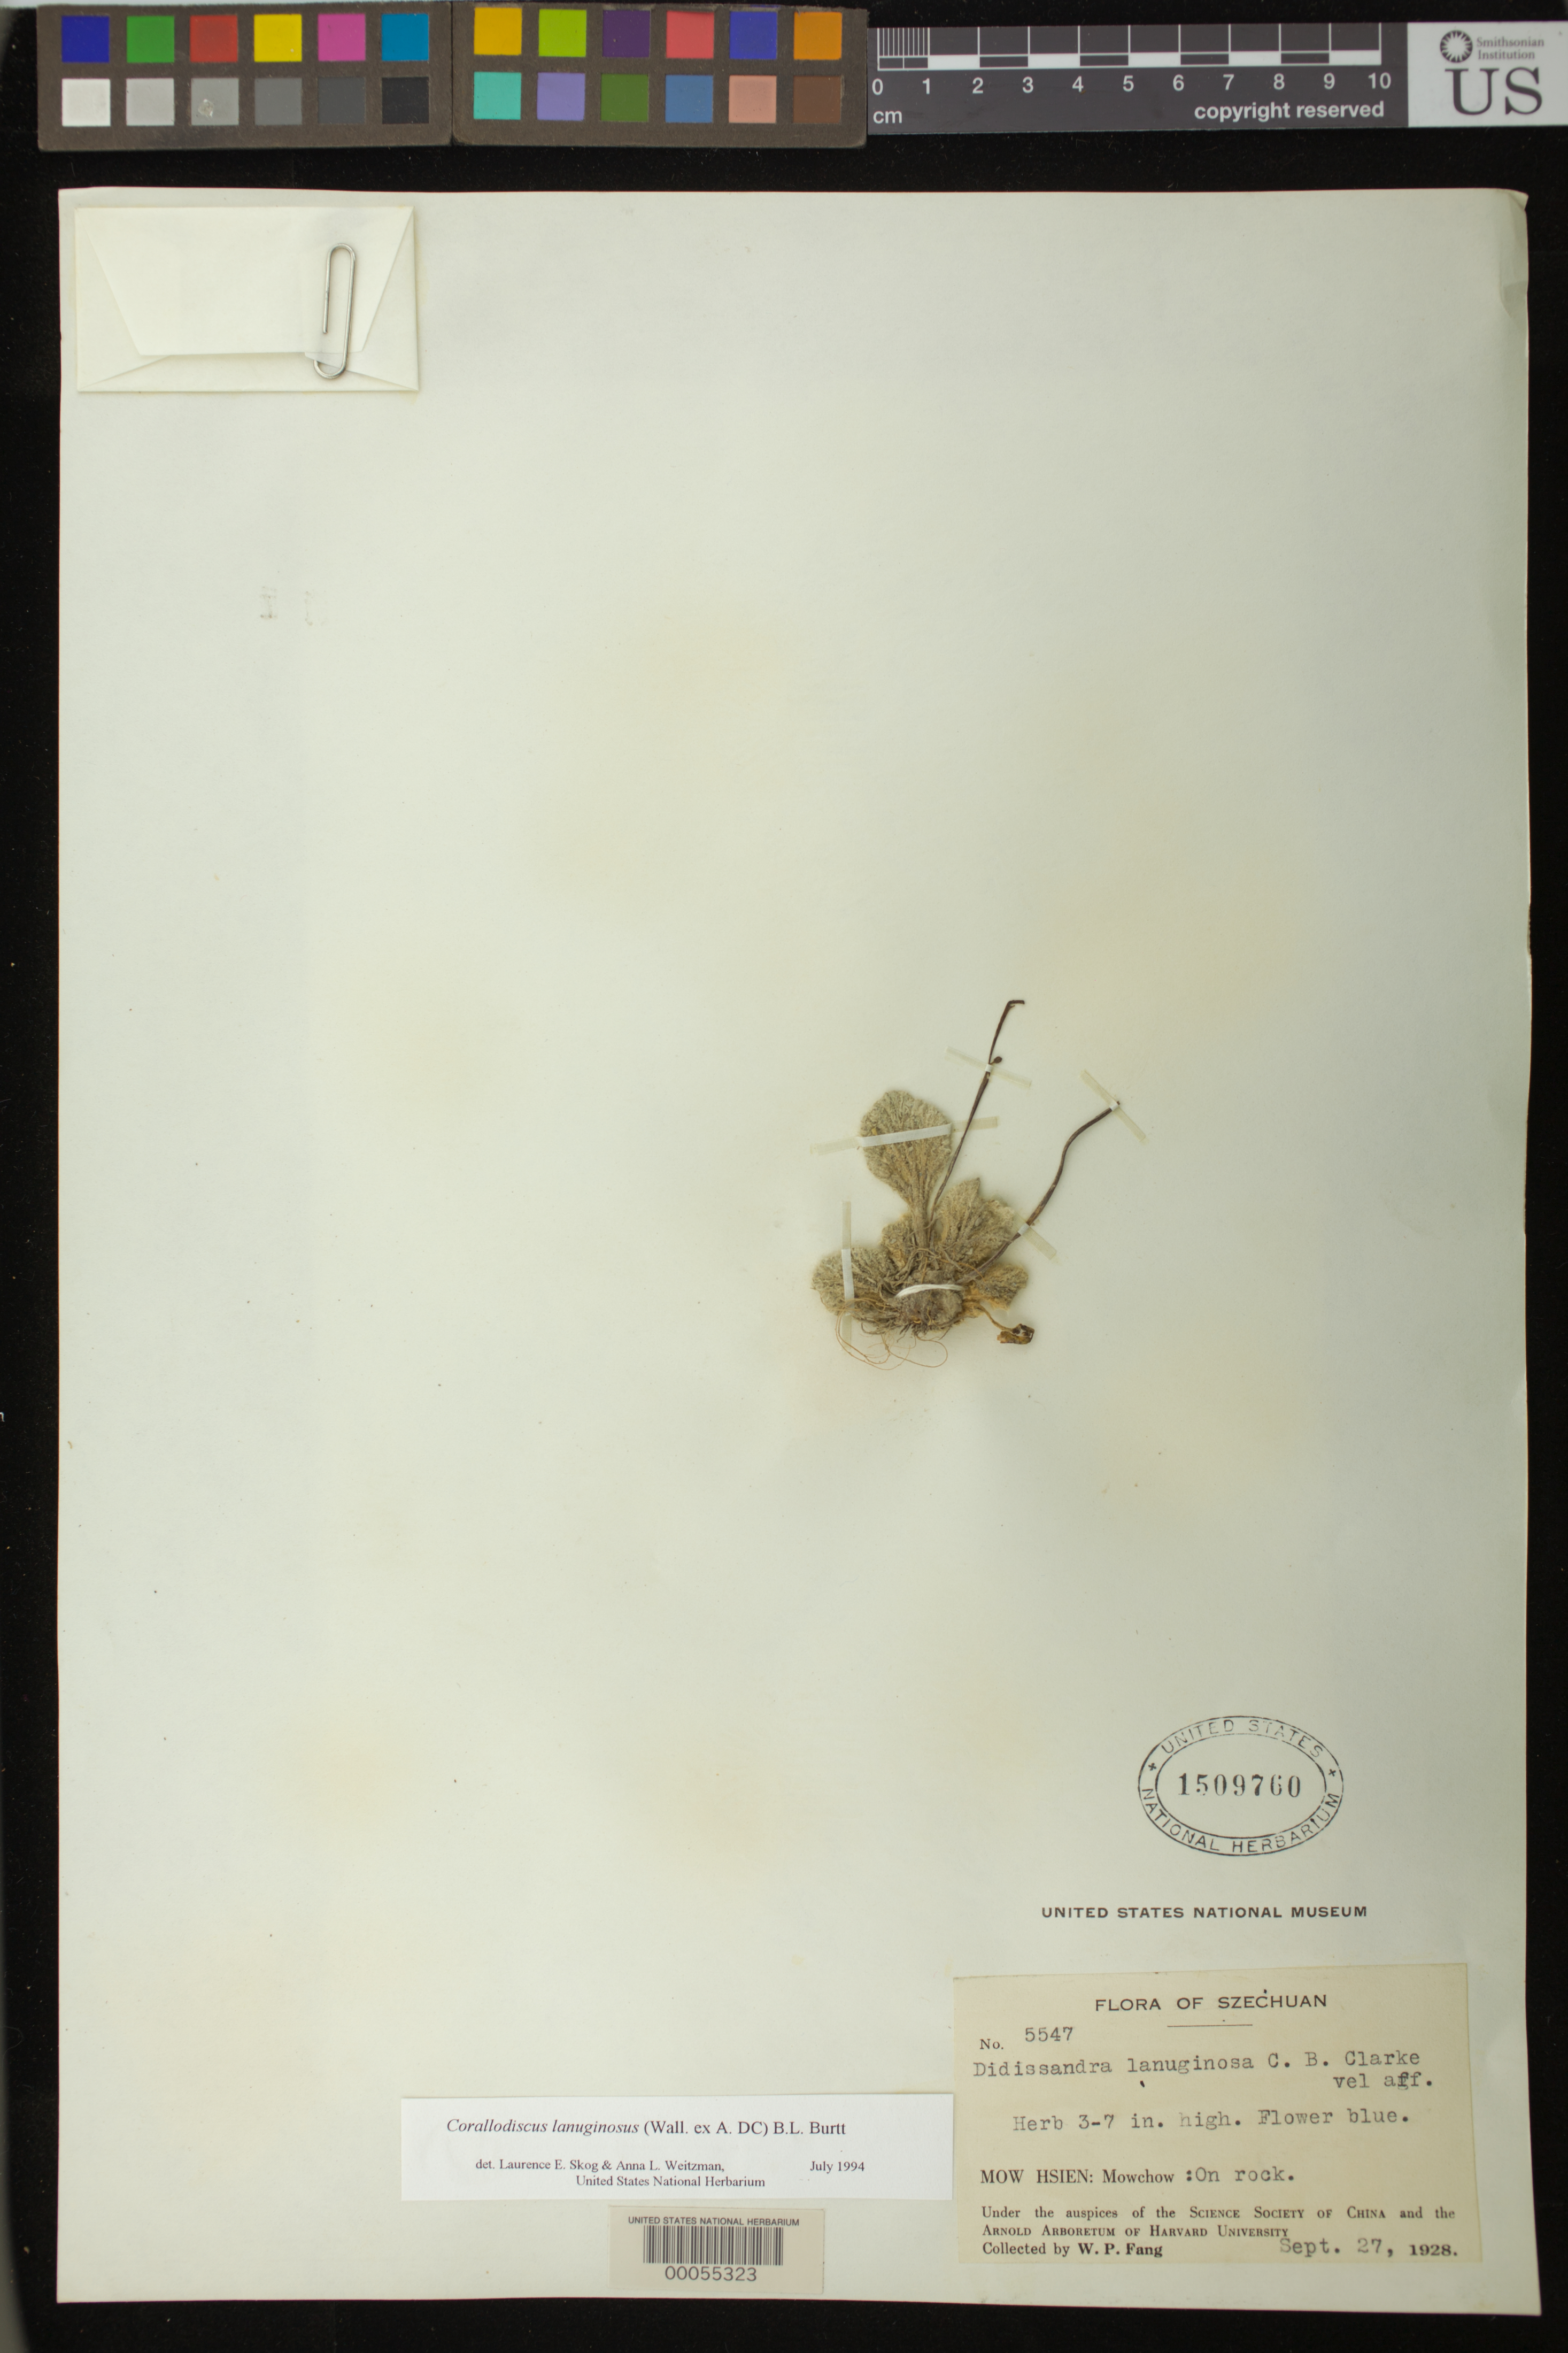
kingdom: Plantae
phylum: Tracheophyta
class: Magnoliopsida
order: Lamiales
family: Gesneriaceae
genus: Corallodiscus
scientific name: Corallodiscus lanuginosus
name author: (Wall. ex R. Br.) B.L. Burtt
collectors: W. P. Fang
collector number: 5547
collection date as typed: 27 Sep 1928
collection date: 1928-09-27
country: China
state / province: Sichuan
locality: Mow hsien, mowchow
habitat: On rock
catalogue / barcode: US 1509760